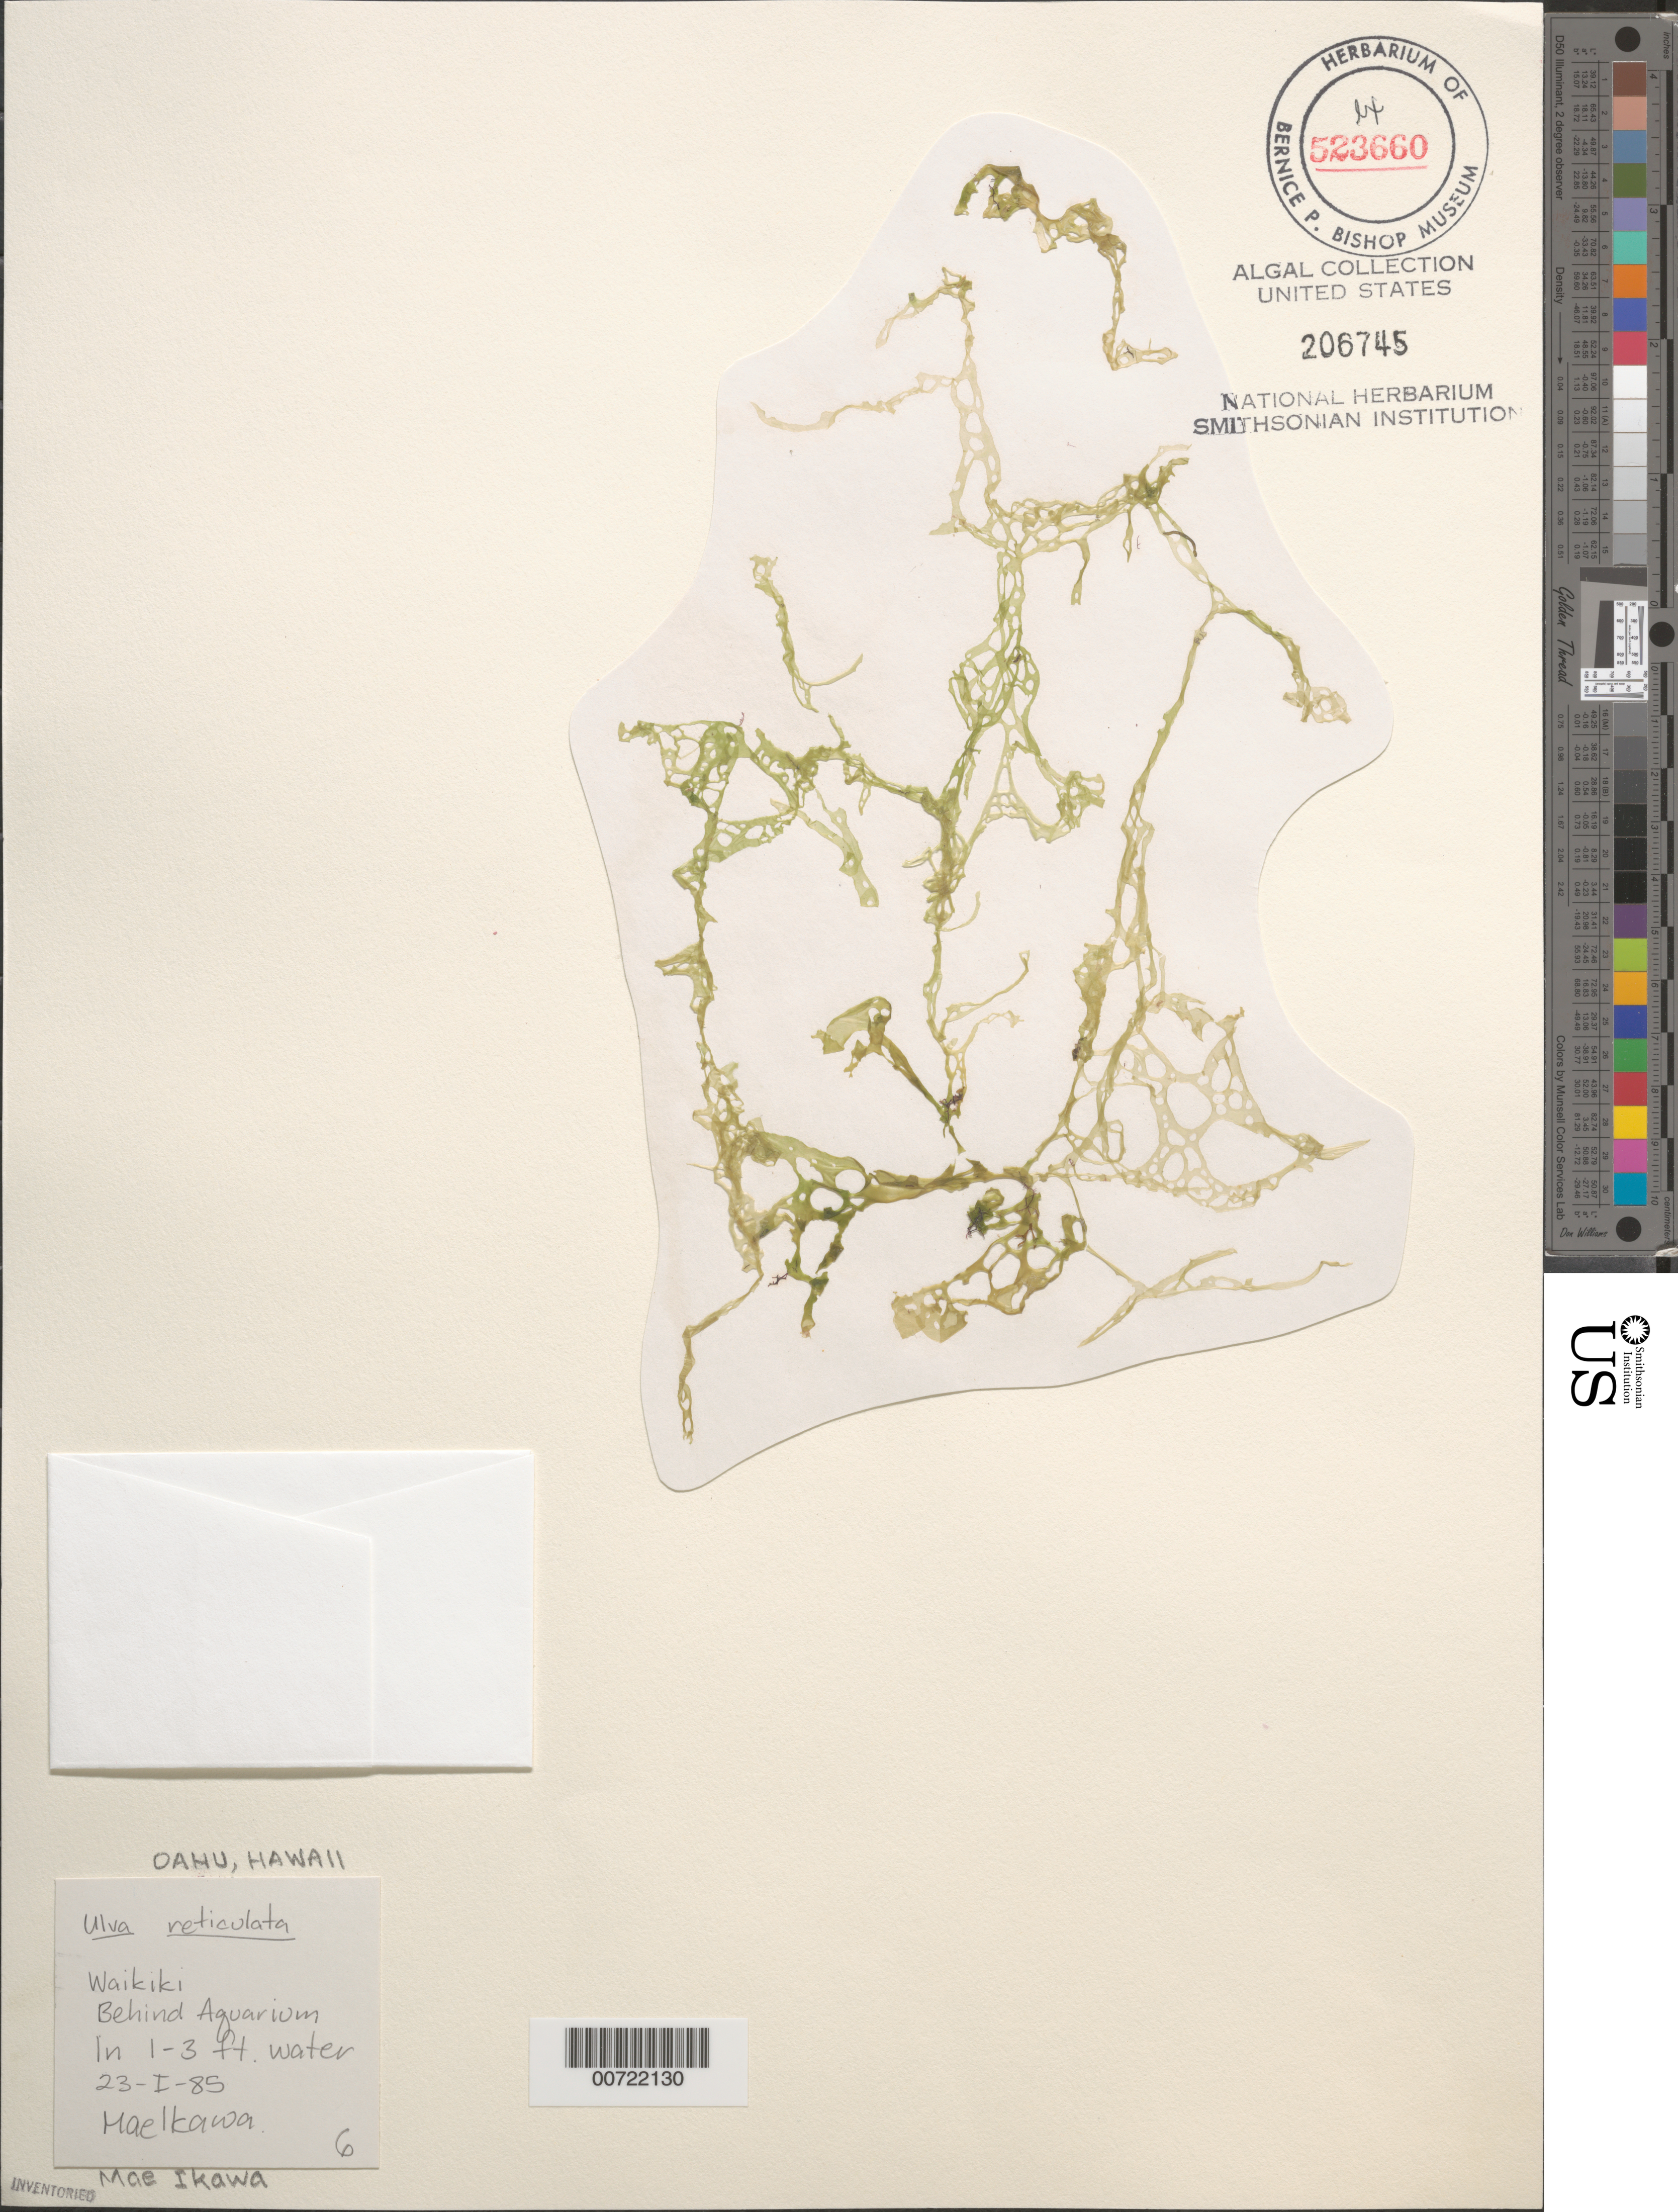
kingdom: Plantae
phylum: Chlorophyta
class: Ulvophyceae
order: Ulvales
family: Ulvaceae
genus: Ulva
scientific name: Ulva reticulata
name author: Forssk.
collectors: M. Ikawa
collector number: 6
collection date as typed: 23 Jan 1985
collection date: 1985-01-23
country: United States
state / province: Hawaii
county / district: Honolulu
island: Oahu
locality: Waikiki, behind Aquarium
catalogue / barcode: US 206745